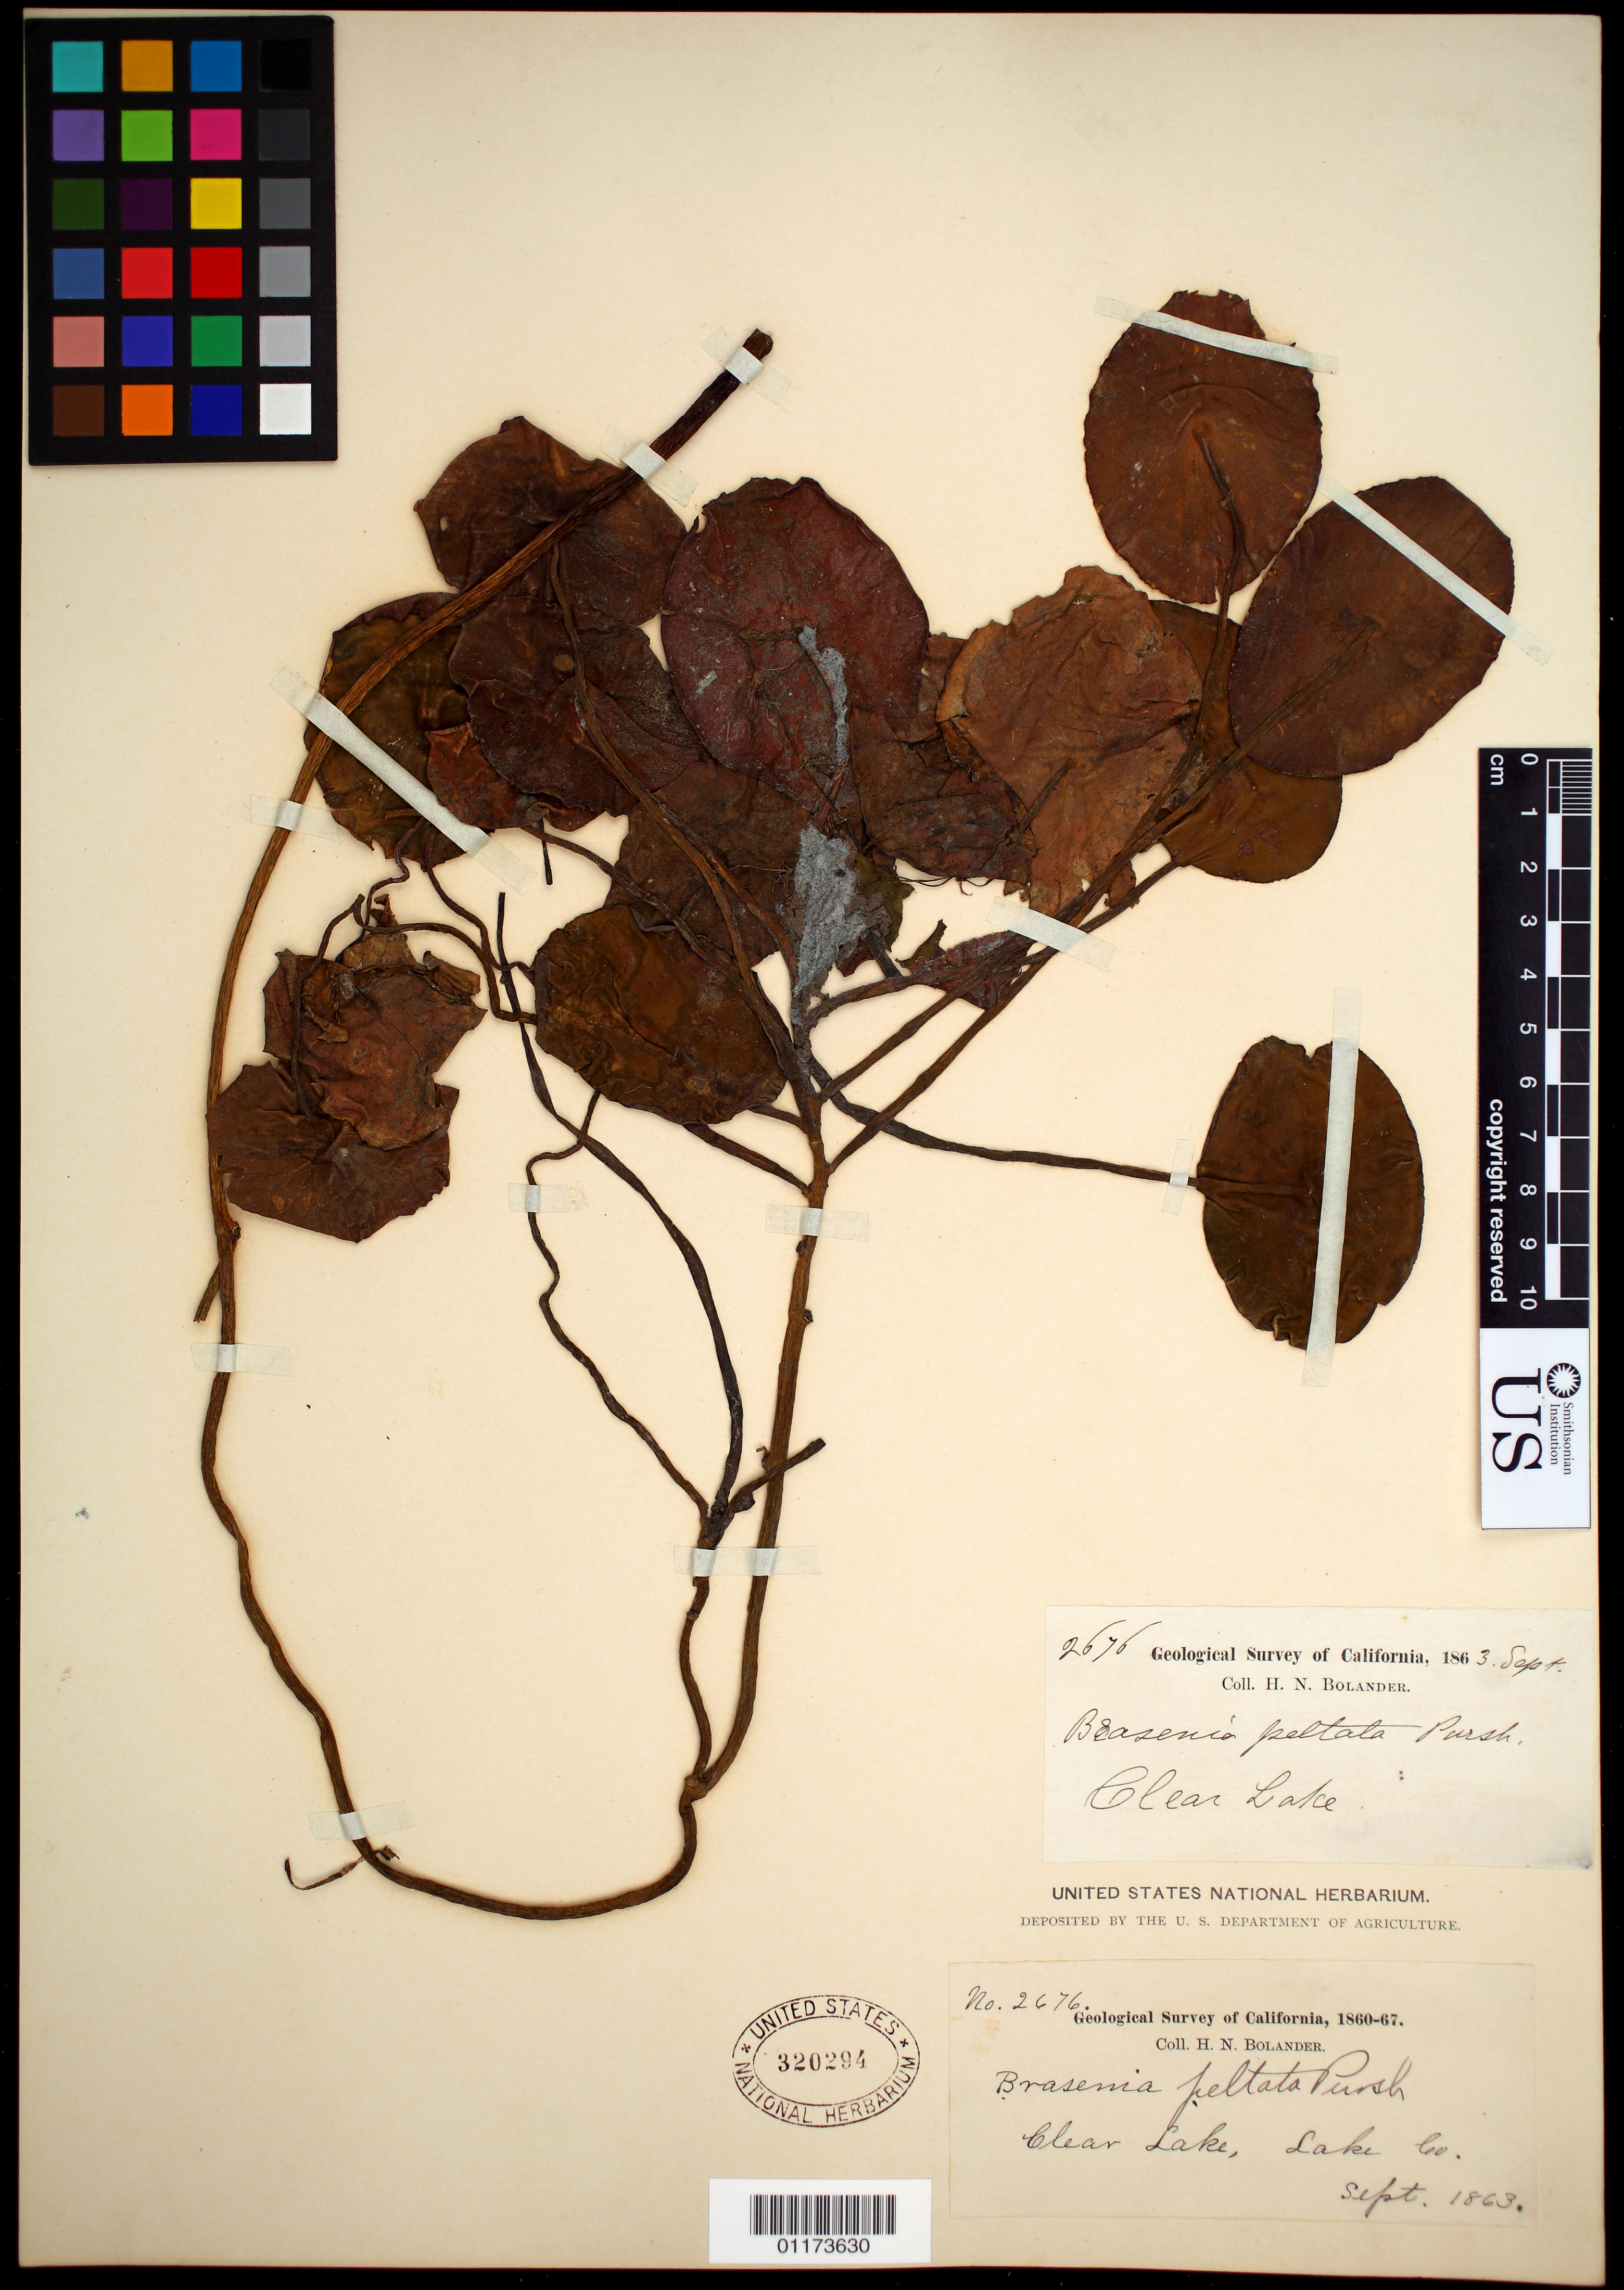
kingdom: Plantae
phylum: Tracheophyta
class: Magnoliopsida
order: Nymphaeales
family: Cabombaceae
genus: Brasenia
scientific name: Brasenia peltata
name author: Pursh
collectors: H. Bolander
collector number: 2676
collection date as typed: Sep 1863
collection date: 1863-09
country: United States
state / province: California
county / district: Lake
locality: Clear Lake.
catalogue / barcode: US 320294